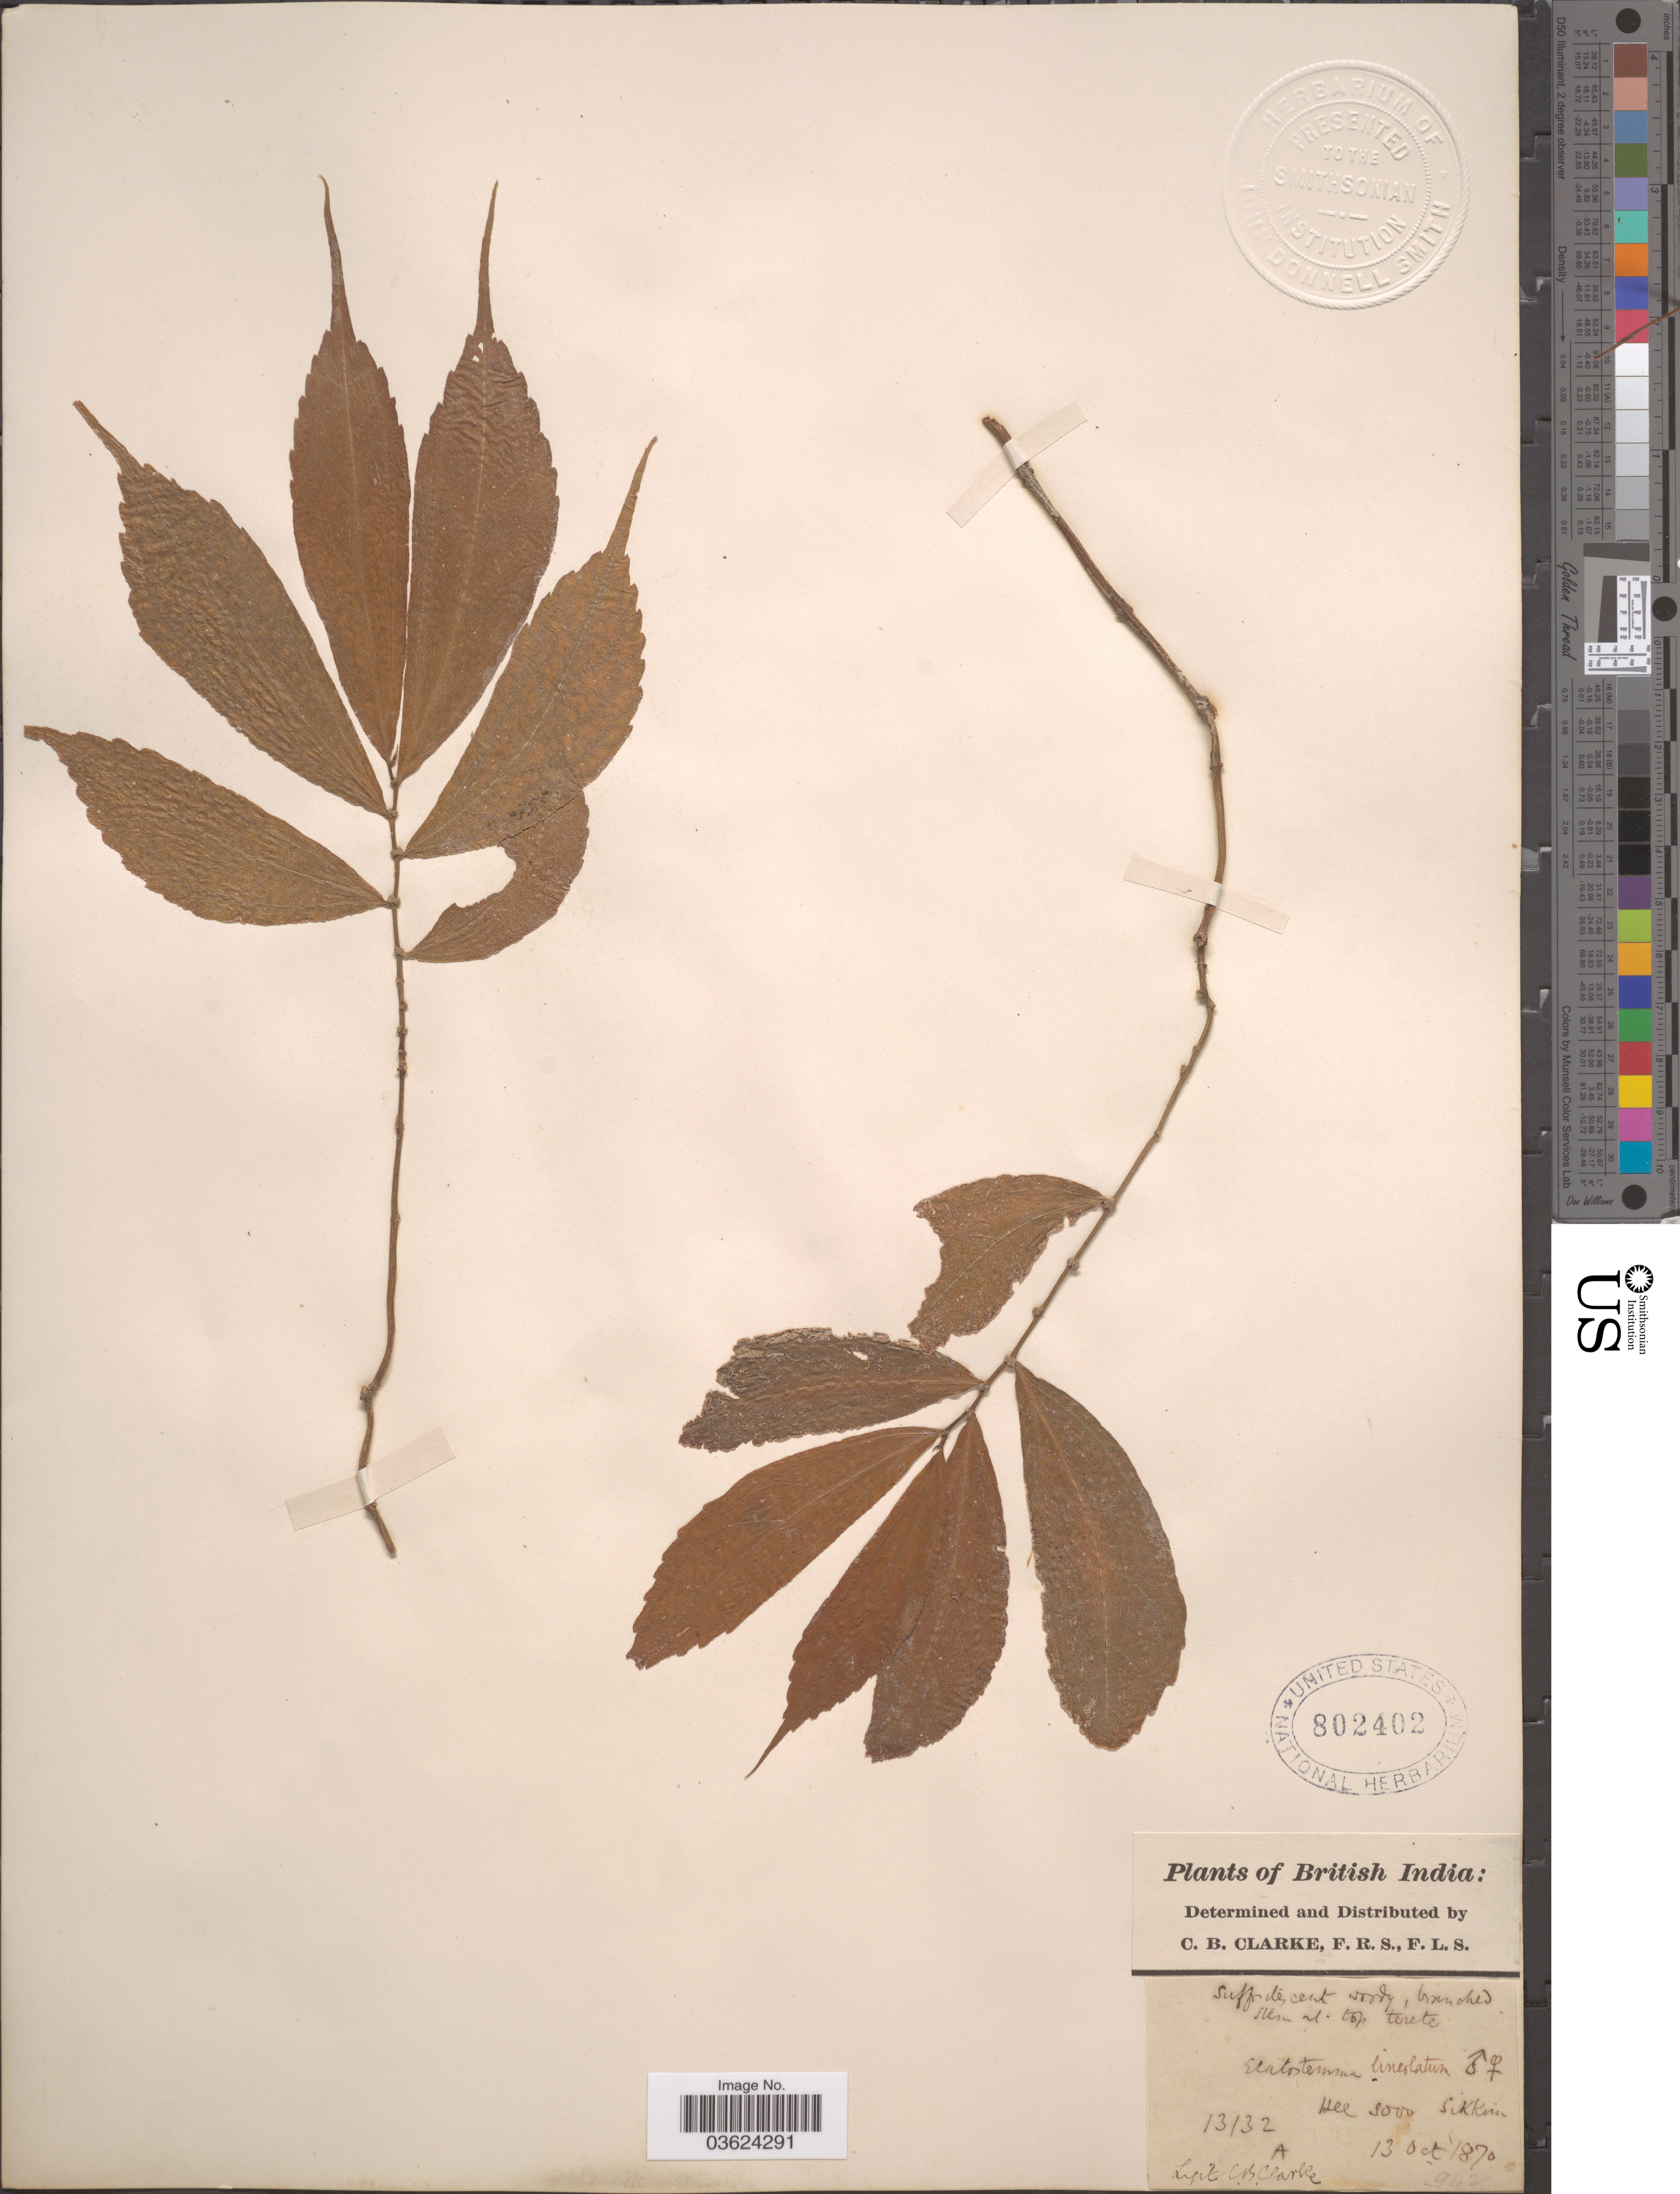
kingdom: Plantae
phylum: Tracheophyta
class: Magnoliopsida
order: Rosales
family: Urticaceae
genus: Elatostema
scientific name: Elatostema lineolatum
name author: Wight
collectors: C. B. Clarke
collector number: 13132A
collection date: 1870-10-13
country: India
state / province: Sikkim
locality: British India. Hee.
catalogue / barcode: US 802402